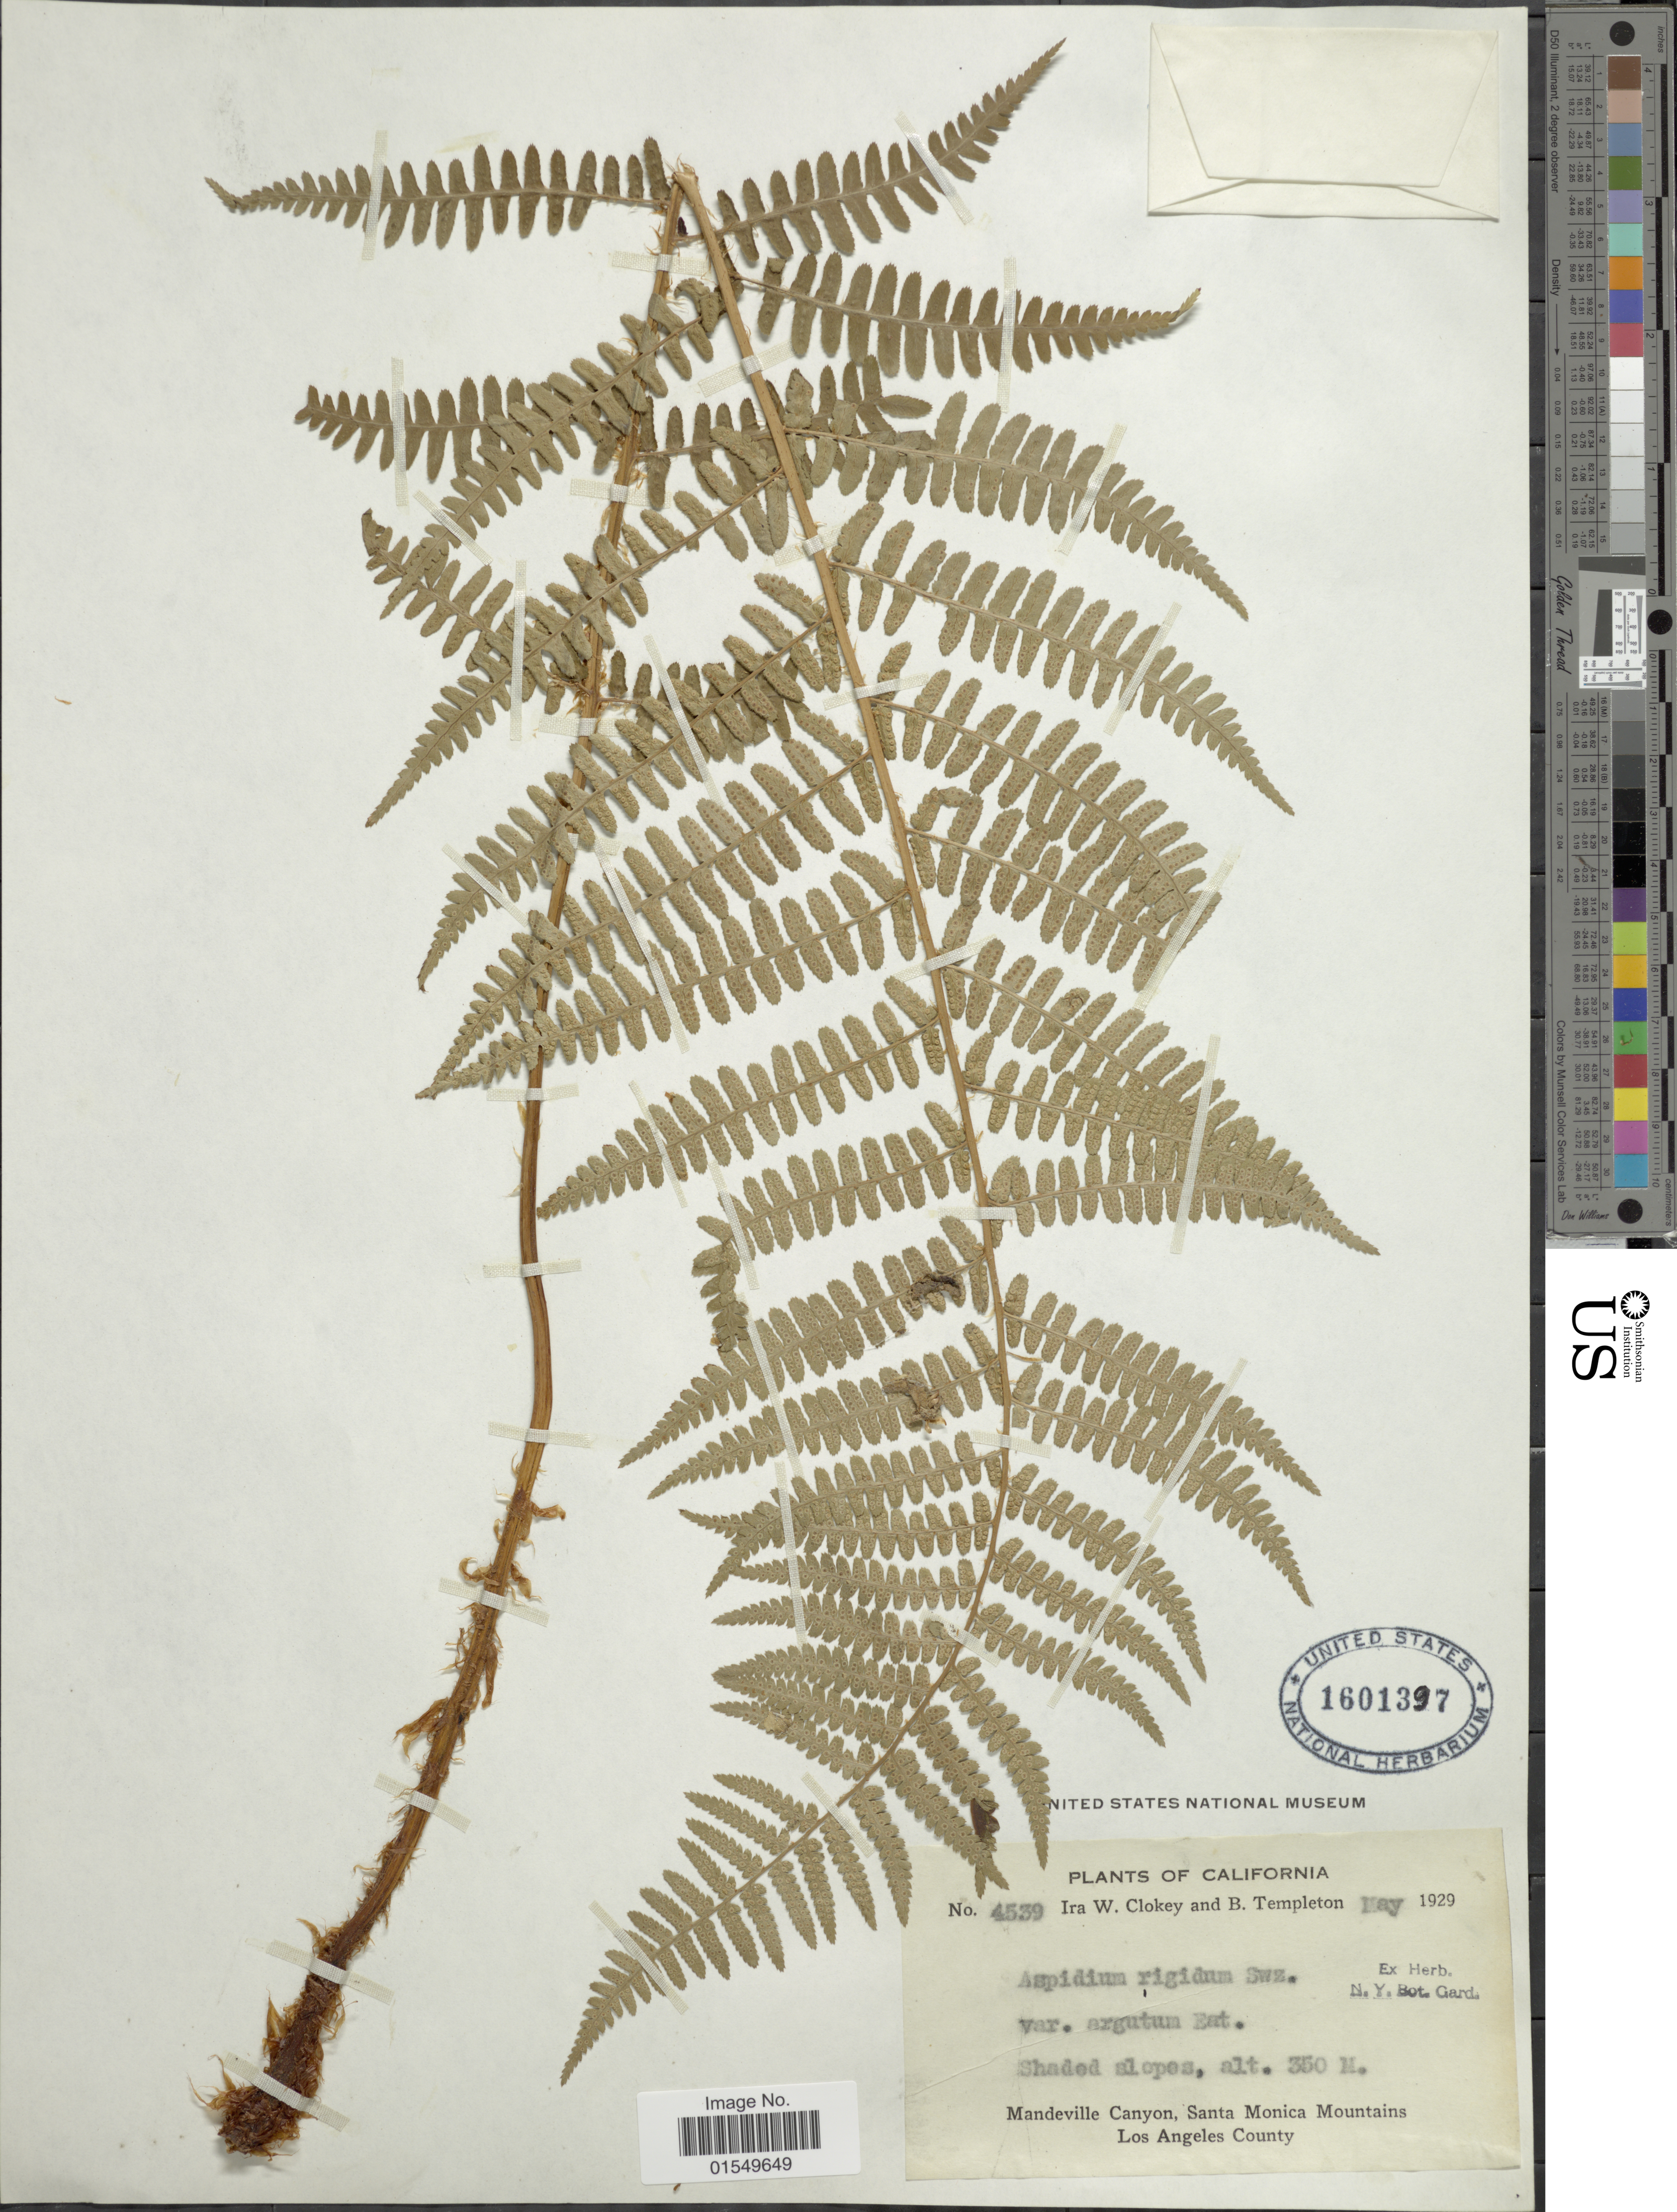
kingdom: Plantae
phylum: Tracheophyta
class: Polypodiopsida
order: Polypodiales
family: Dryopteridaceae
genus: Dryopteris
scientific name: Dryopteris arguta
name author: (Kaulf.) Maxon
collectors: I. W. Clokey & B. Templeton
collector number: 4539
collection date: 1929-05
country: United States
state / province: California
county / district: Los Angeles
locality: Mandeville Canyon, Santa Monica Mountains, Los Angeles County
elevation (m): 350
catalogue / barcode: US 1601397